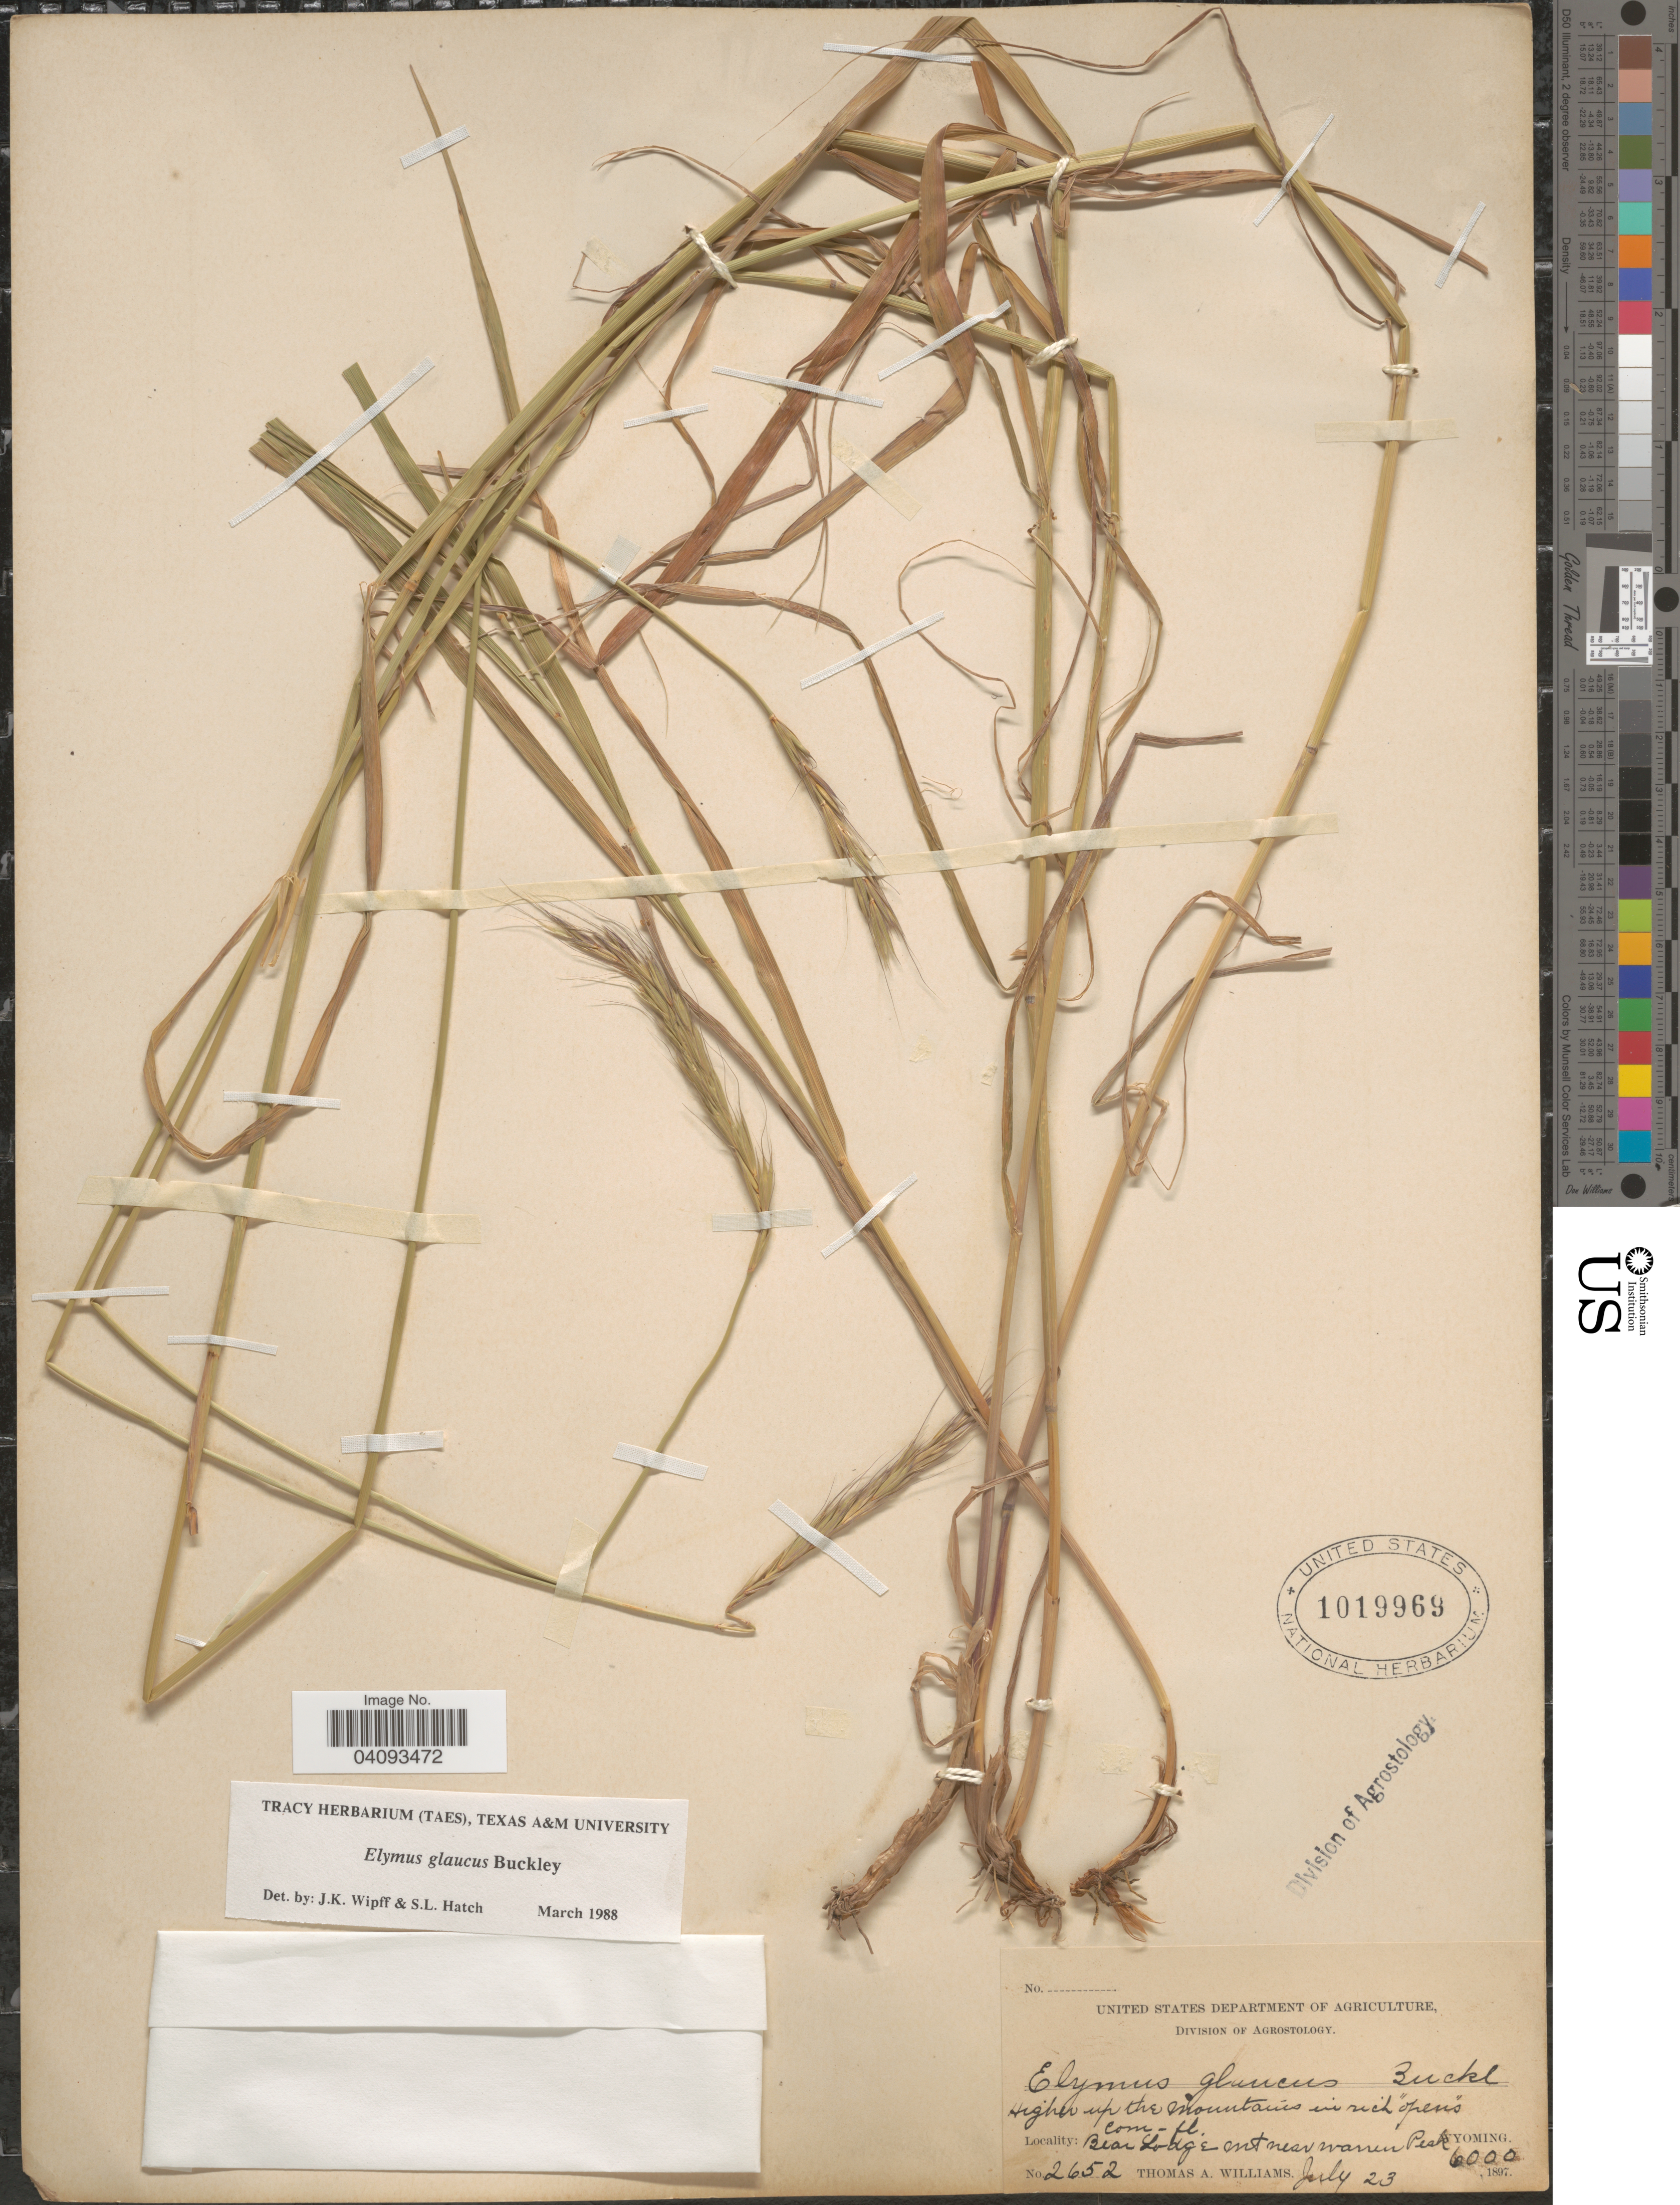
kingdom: Plantae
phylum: Tracheophyta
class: Liliopsida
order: Poales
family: Poaceae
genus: Elymus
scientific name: Elymus glaucus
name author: Buckley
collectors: T. A. Williams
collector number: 2652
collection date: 1897-07-23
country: United States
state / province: Wyoming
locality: Higher up the Mountains in rich "opens" com-fl. Bear Lodge Mt near Warren Peak.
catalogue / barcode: US 1019969